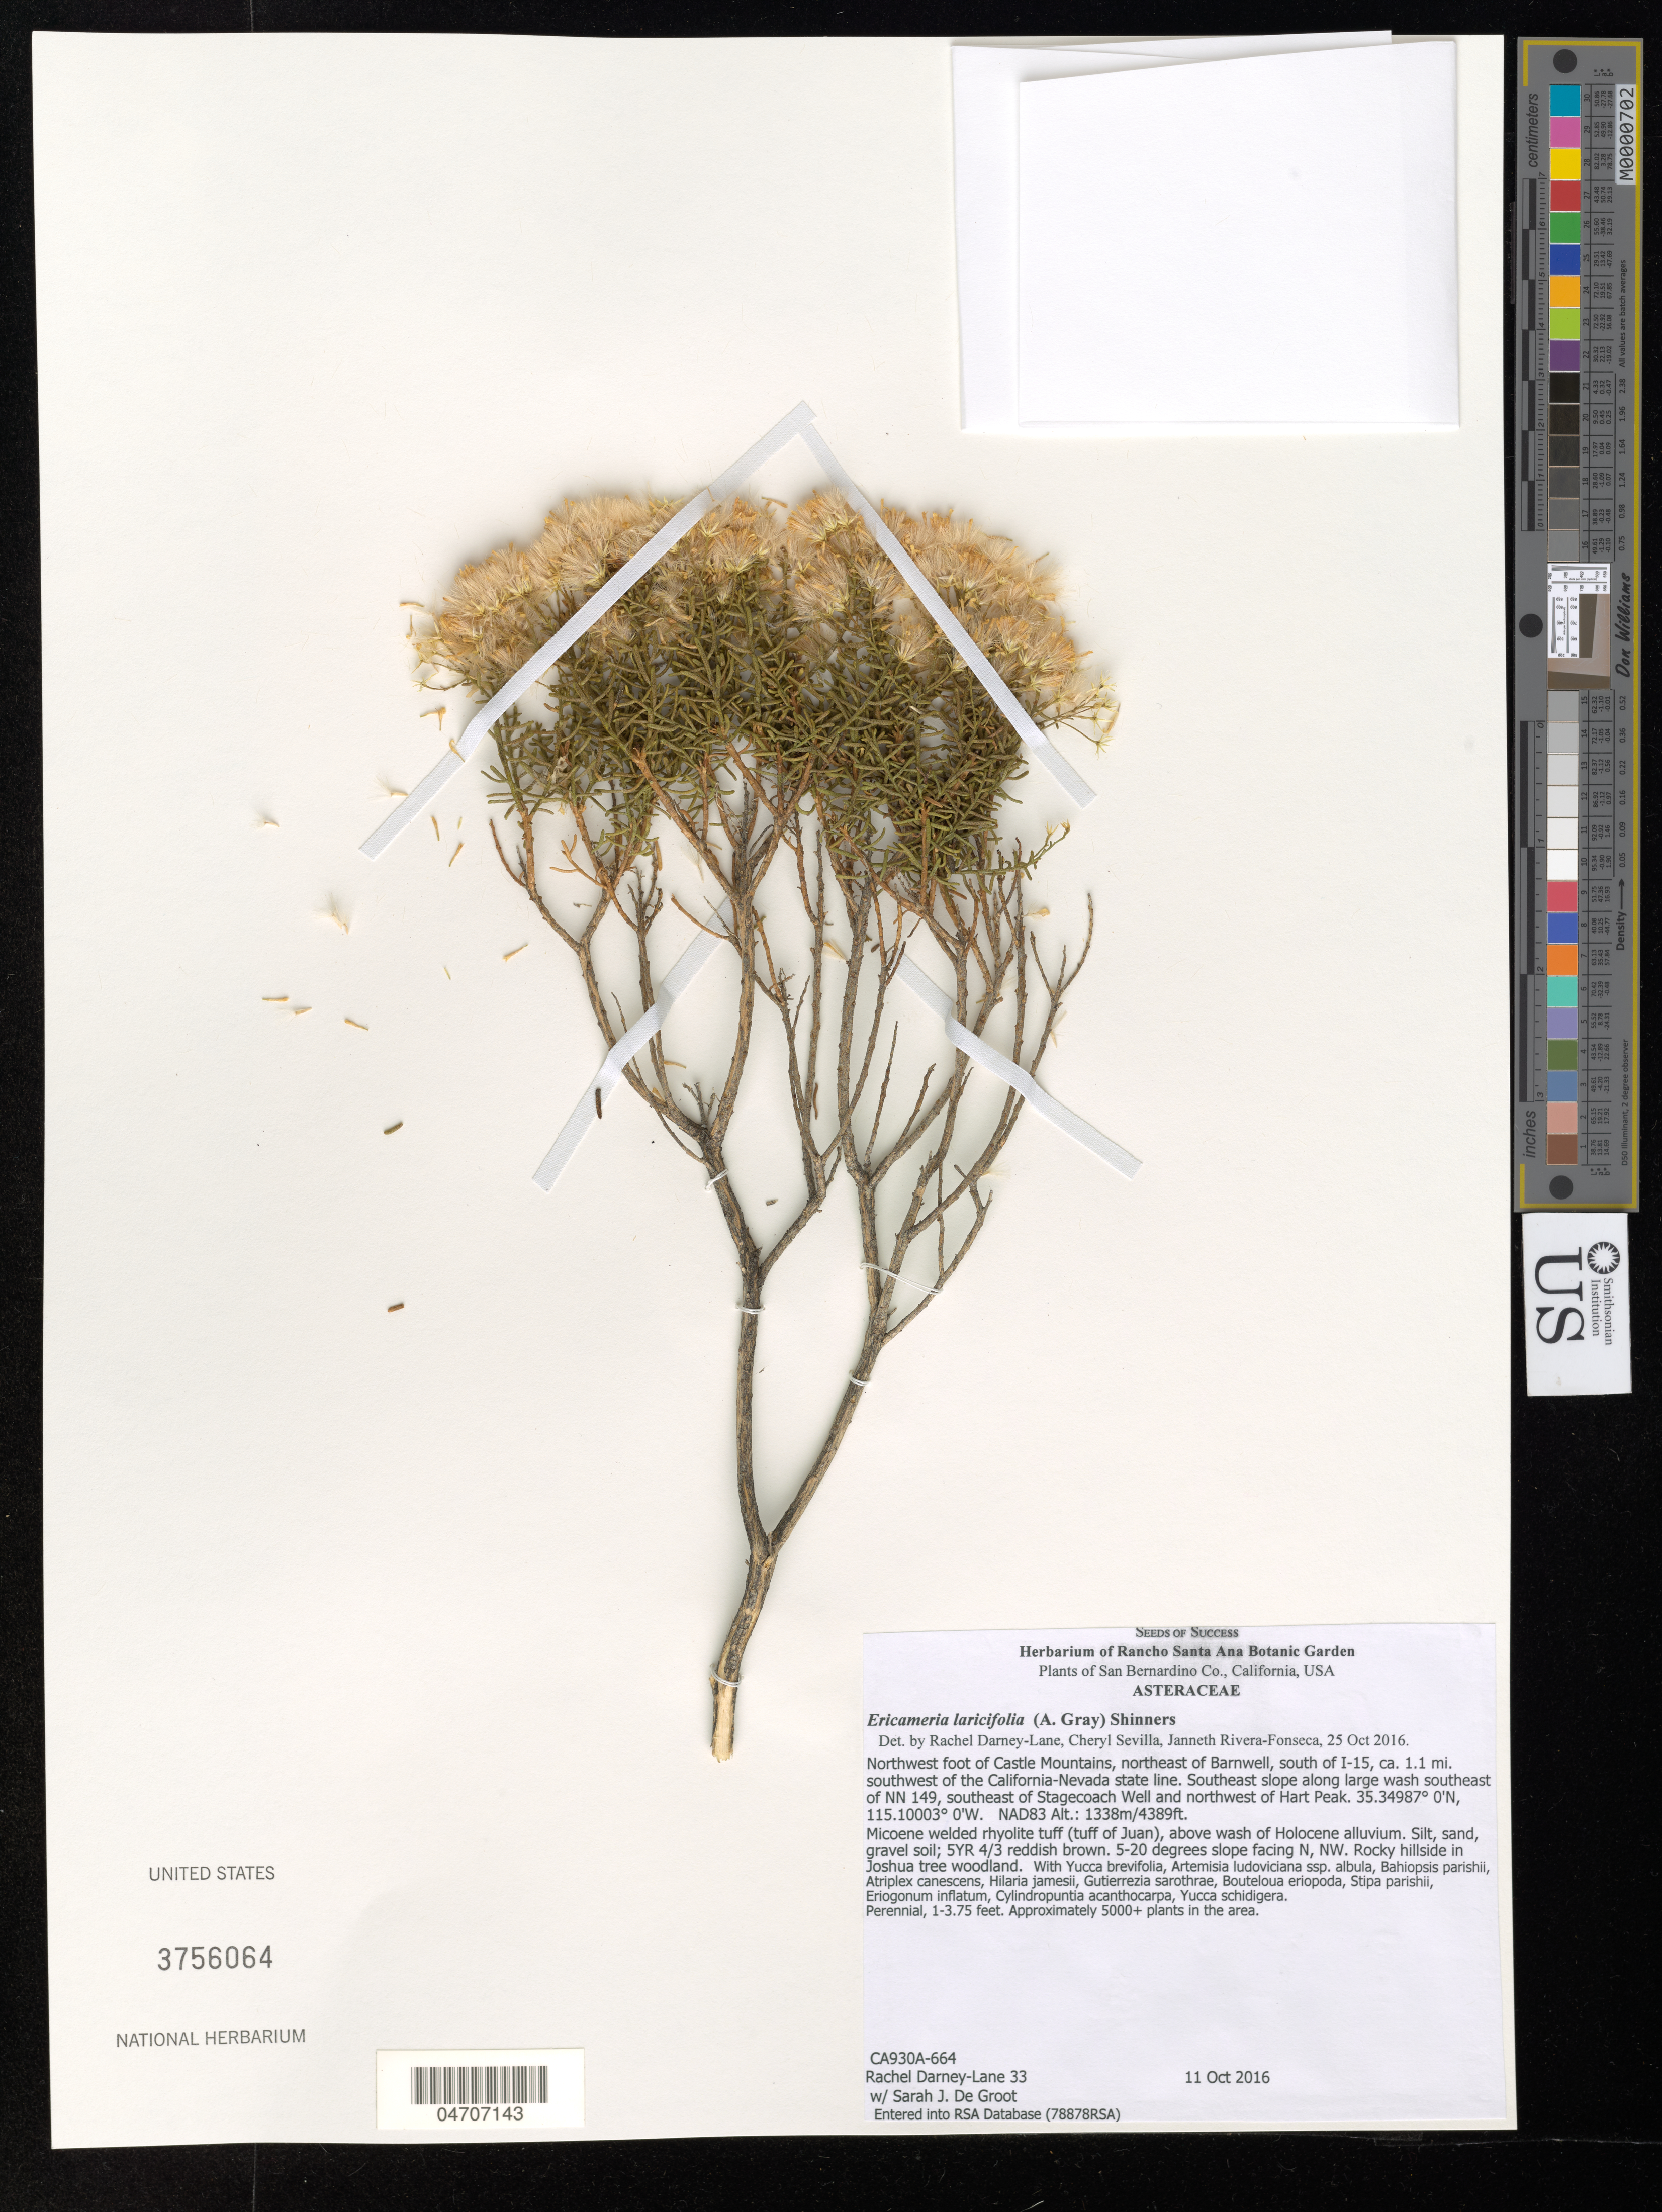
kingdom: Plantae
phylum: Tracheophyta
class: Magnoliopsida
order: Asterales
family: Asteraceae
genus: Ericameria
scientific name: Ericameria laricifolia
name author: (A. Gray) Shinners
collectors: R. Darney-Lane & S. De Groot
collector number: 33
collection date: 2016-10-11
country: United States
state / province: California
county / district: San Bernardino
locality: San Bernardino Co. Northwest foot of Castle Mountains, northeast of Barnwell, south of I-15, ca. 1.1 mi. southwest of the California-Nevada state line. Southeast slope along large wash southeast of NN 149, southeast of Stagecoach Well and northwest of Hart Peak. NAD83.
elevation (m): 1338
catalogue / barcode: US 3756064